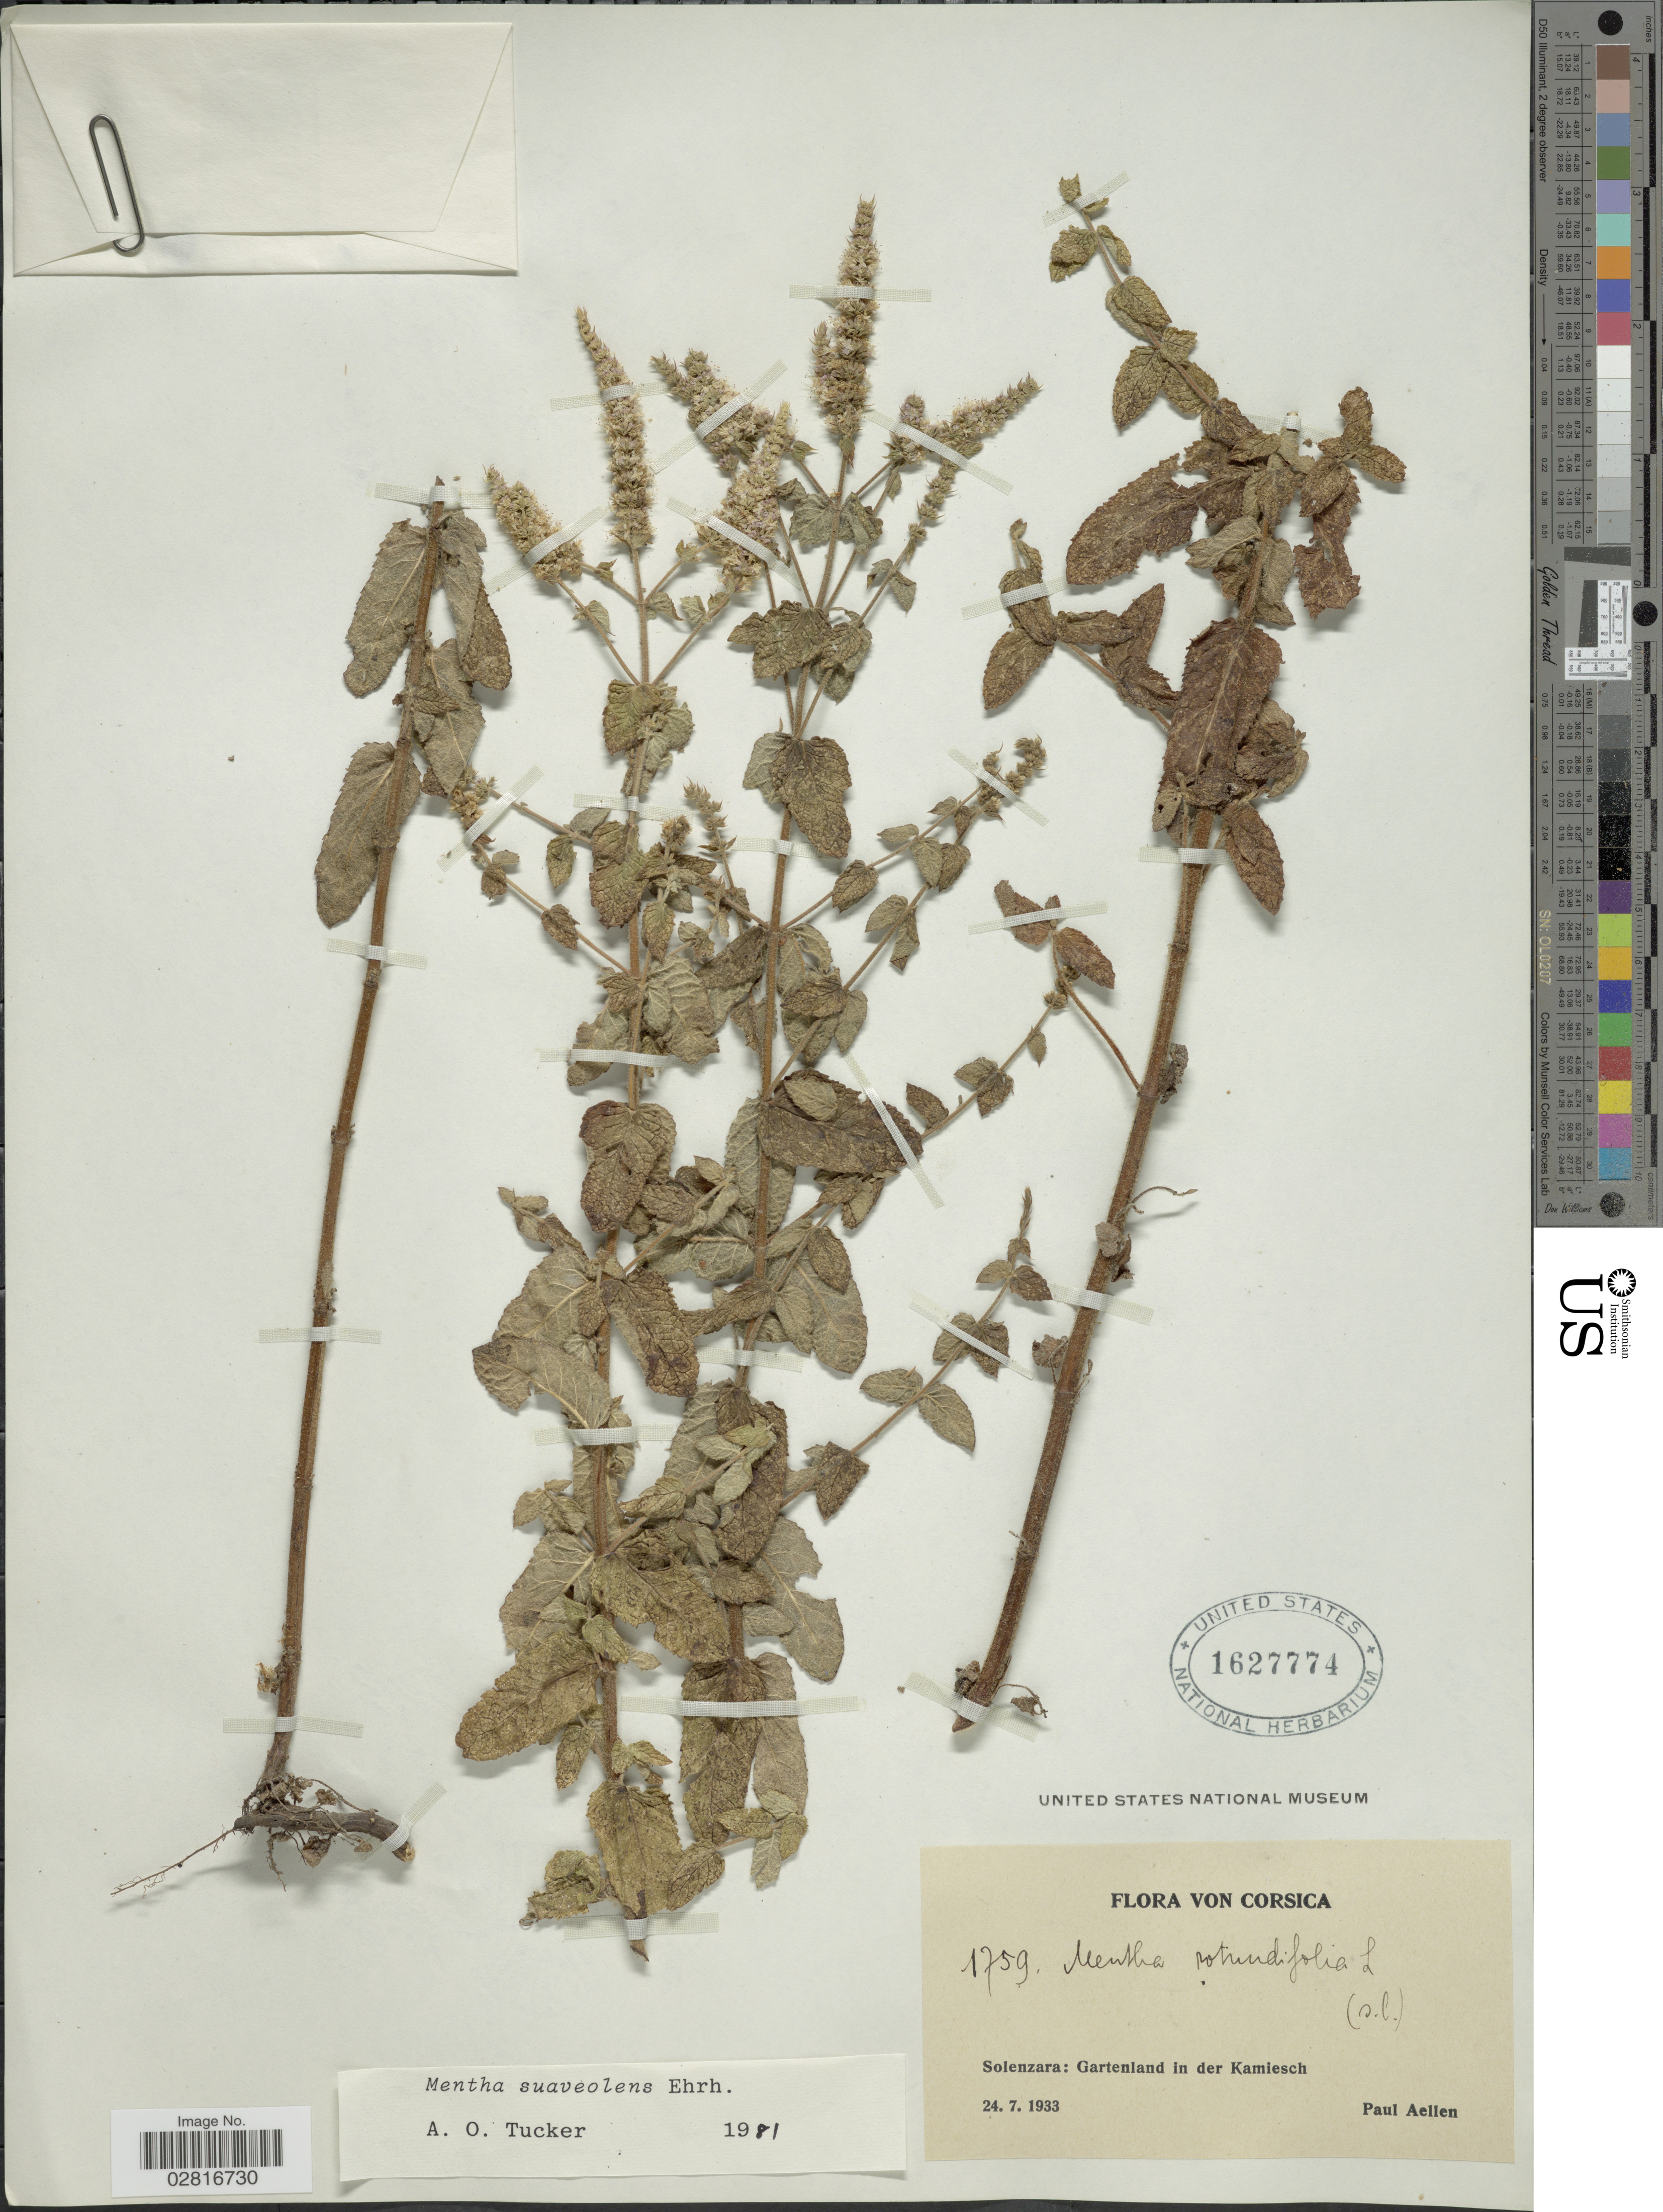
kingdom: Plantae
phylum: Tracheophyta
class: Magnoliopsida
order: Lamiales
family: Lamiaceae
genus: Mentha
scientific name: Mentha suaveolens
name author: Ehrh.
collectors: P. Aellen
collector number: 1759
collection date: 1933-07-24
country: France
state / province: Corsica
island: Corse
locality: Solenzara: Gartenland in der Kamiesch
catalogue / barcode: US 1627774